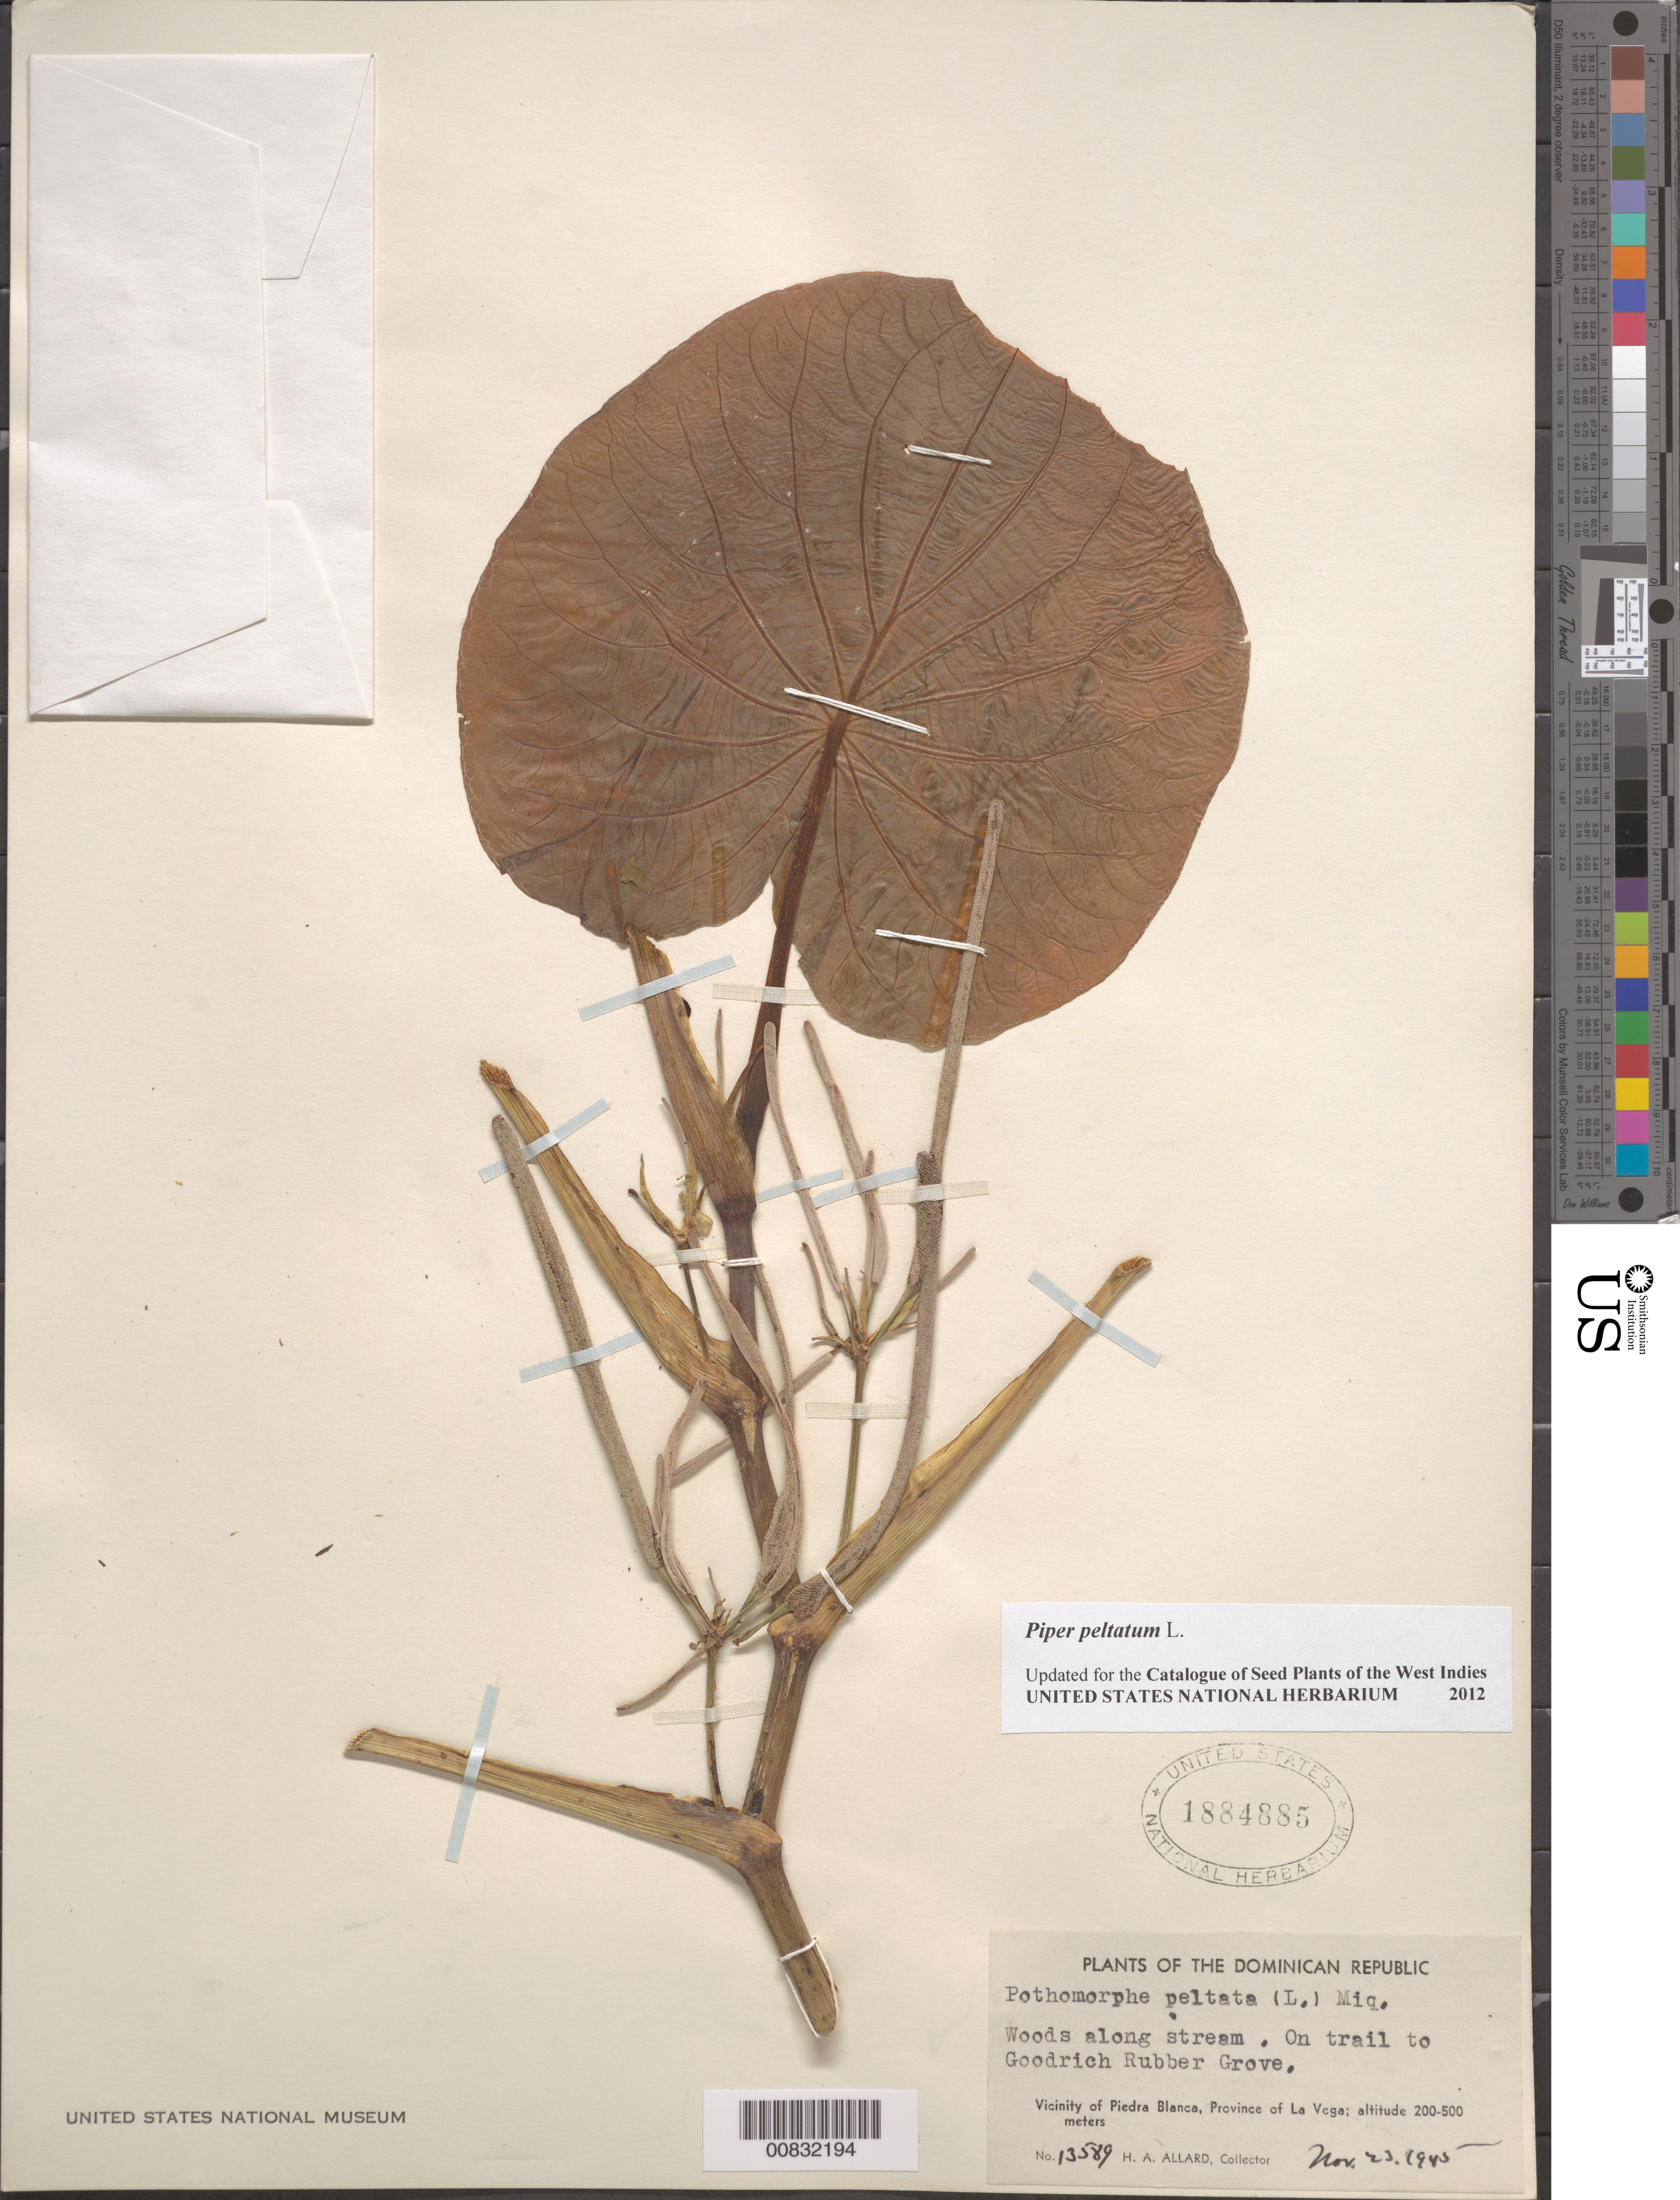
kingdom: Plantae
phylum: Tracheophyta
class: Magnoliopsida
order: Piperales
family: Piperaceae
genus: Piper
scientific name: Piper peltatum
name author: L.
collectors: H. A. Allard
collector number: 13589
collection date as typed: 23 Nov 1945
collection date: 1945-11-23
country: Dominican Republic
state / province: La Vega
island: Hispaniola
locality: Vicinity of Piedra Blanca. Along stream, on trail to Goodrich Rubber Grove.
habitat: Woods along stream.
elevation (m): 200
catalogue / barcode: US 1884885